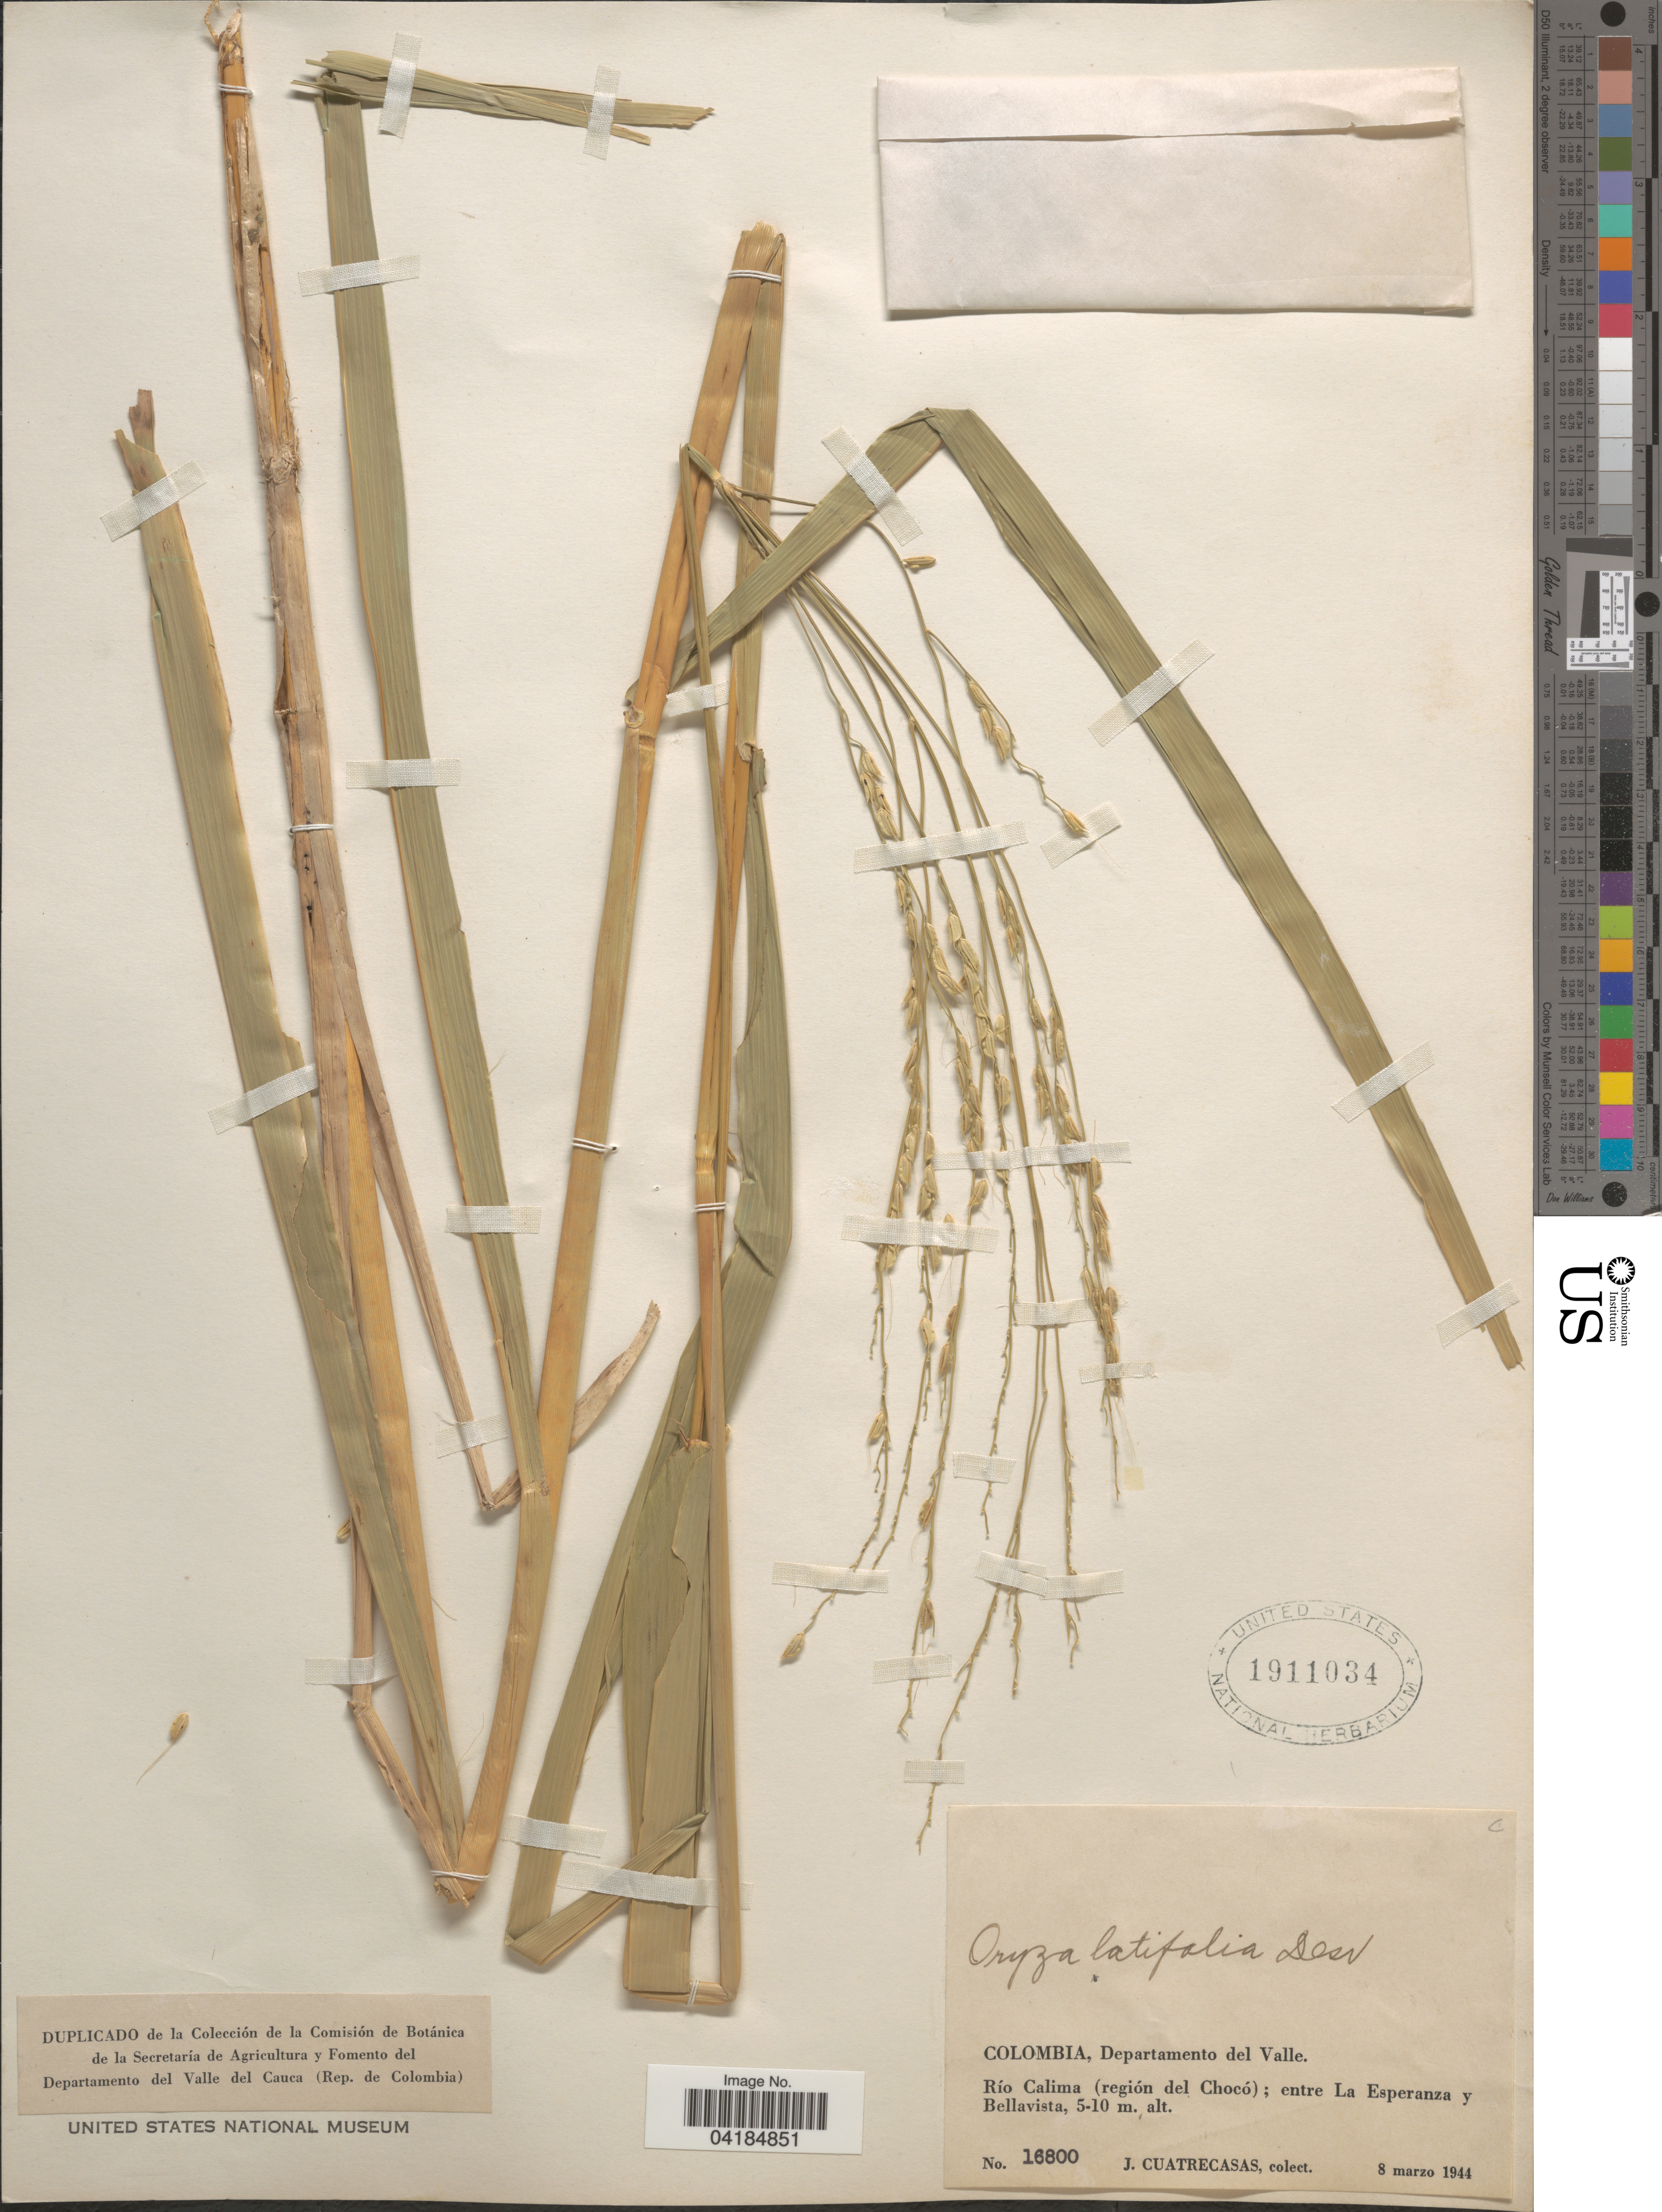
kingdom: Plantae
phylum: Tracheophyta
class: Liliopsida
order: Poales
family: Poaceae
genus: Oryza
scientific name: Oryza latifolia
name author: Desv.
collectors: J. Cuatrecasas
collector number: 16800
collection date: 1944-03-08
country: Colombia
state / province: Valle del Cauca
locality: Departamento del Valle. Río Calima (región del Chocó); entre La Esperanza y Bellavista.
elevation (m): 5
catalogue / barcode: US 1911034